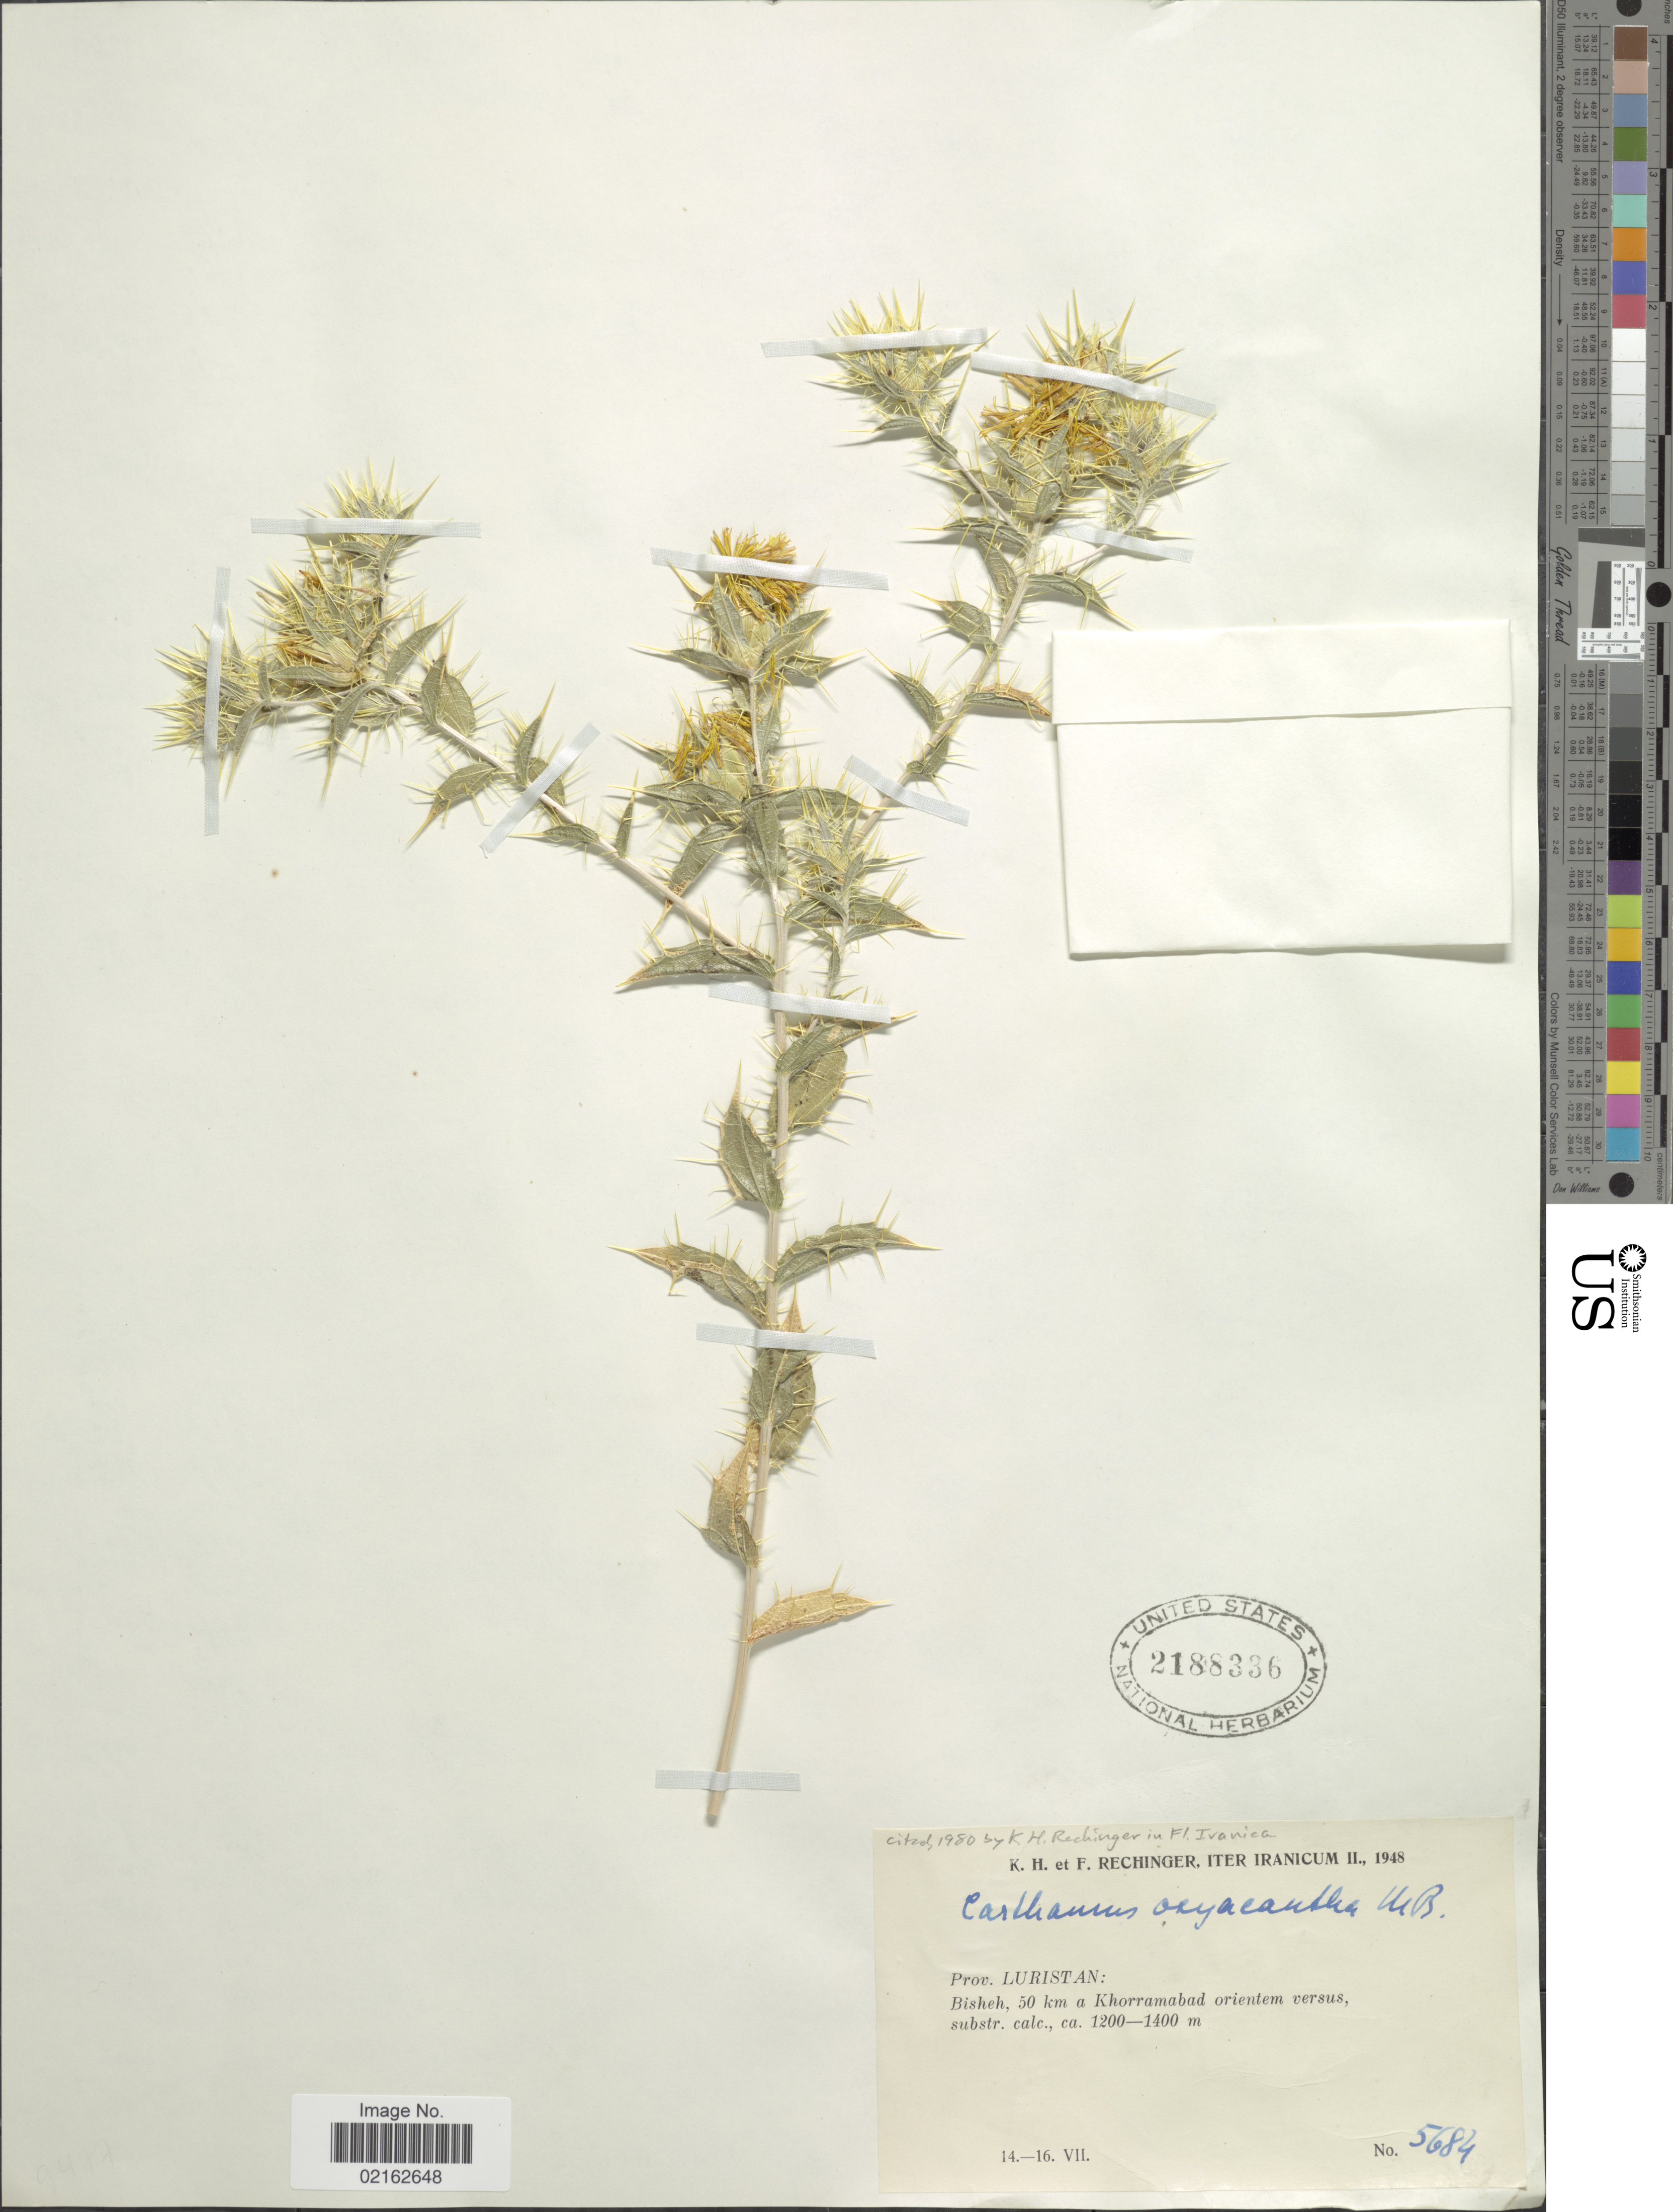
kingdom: Plantae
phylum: Tracheophyta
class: Magnoliopsida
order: Asterales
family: Asteraceae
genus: Carthamus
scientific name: Carthamus oxyacantha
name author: M. Bieb.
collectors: K. H. Rechinger & F. Rechinger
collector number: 5684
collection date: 1948-07-14/1948-07-16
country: Iran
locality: Prov. Luristan, Bisheh, 50 km a Khorramabad orientem versus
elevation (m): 1200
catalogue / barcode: US 2188336